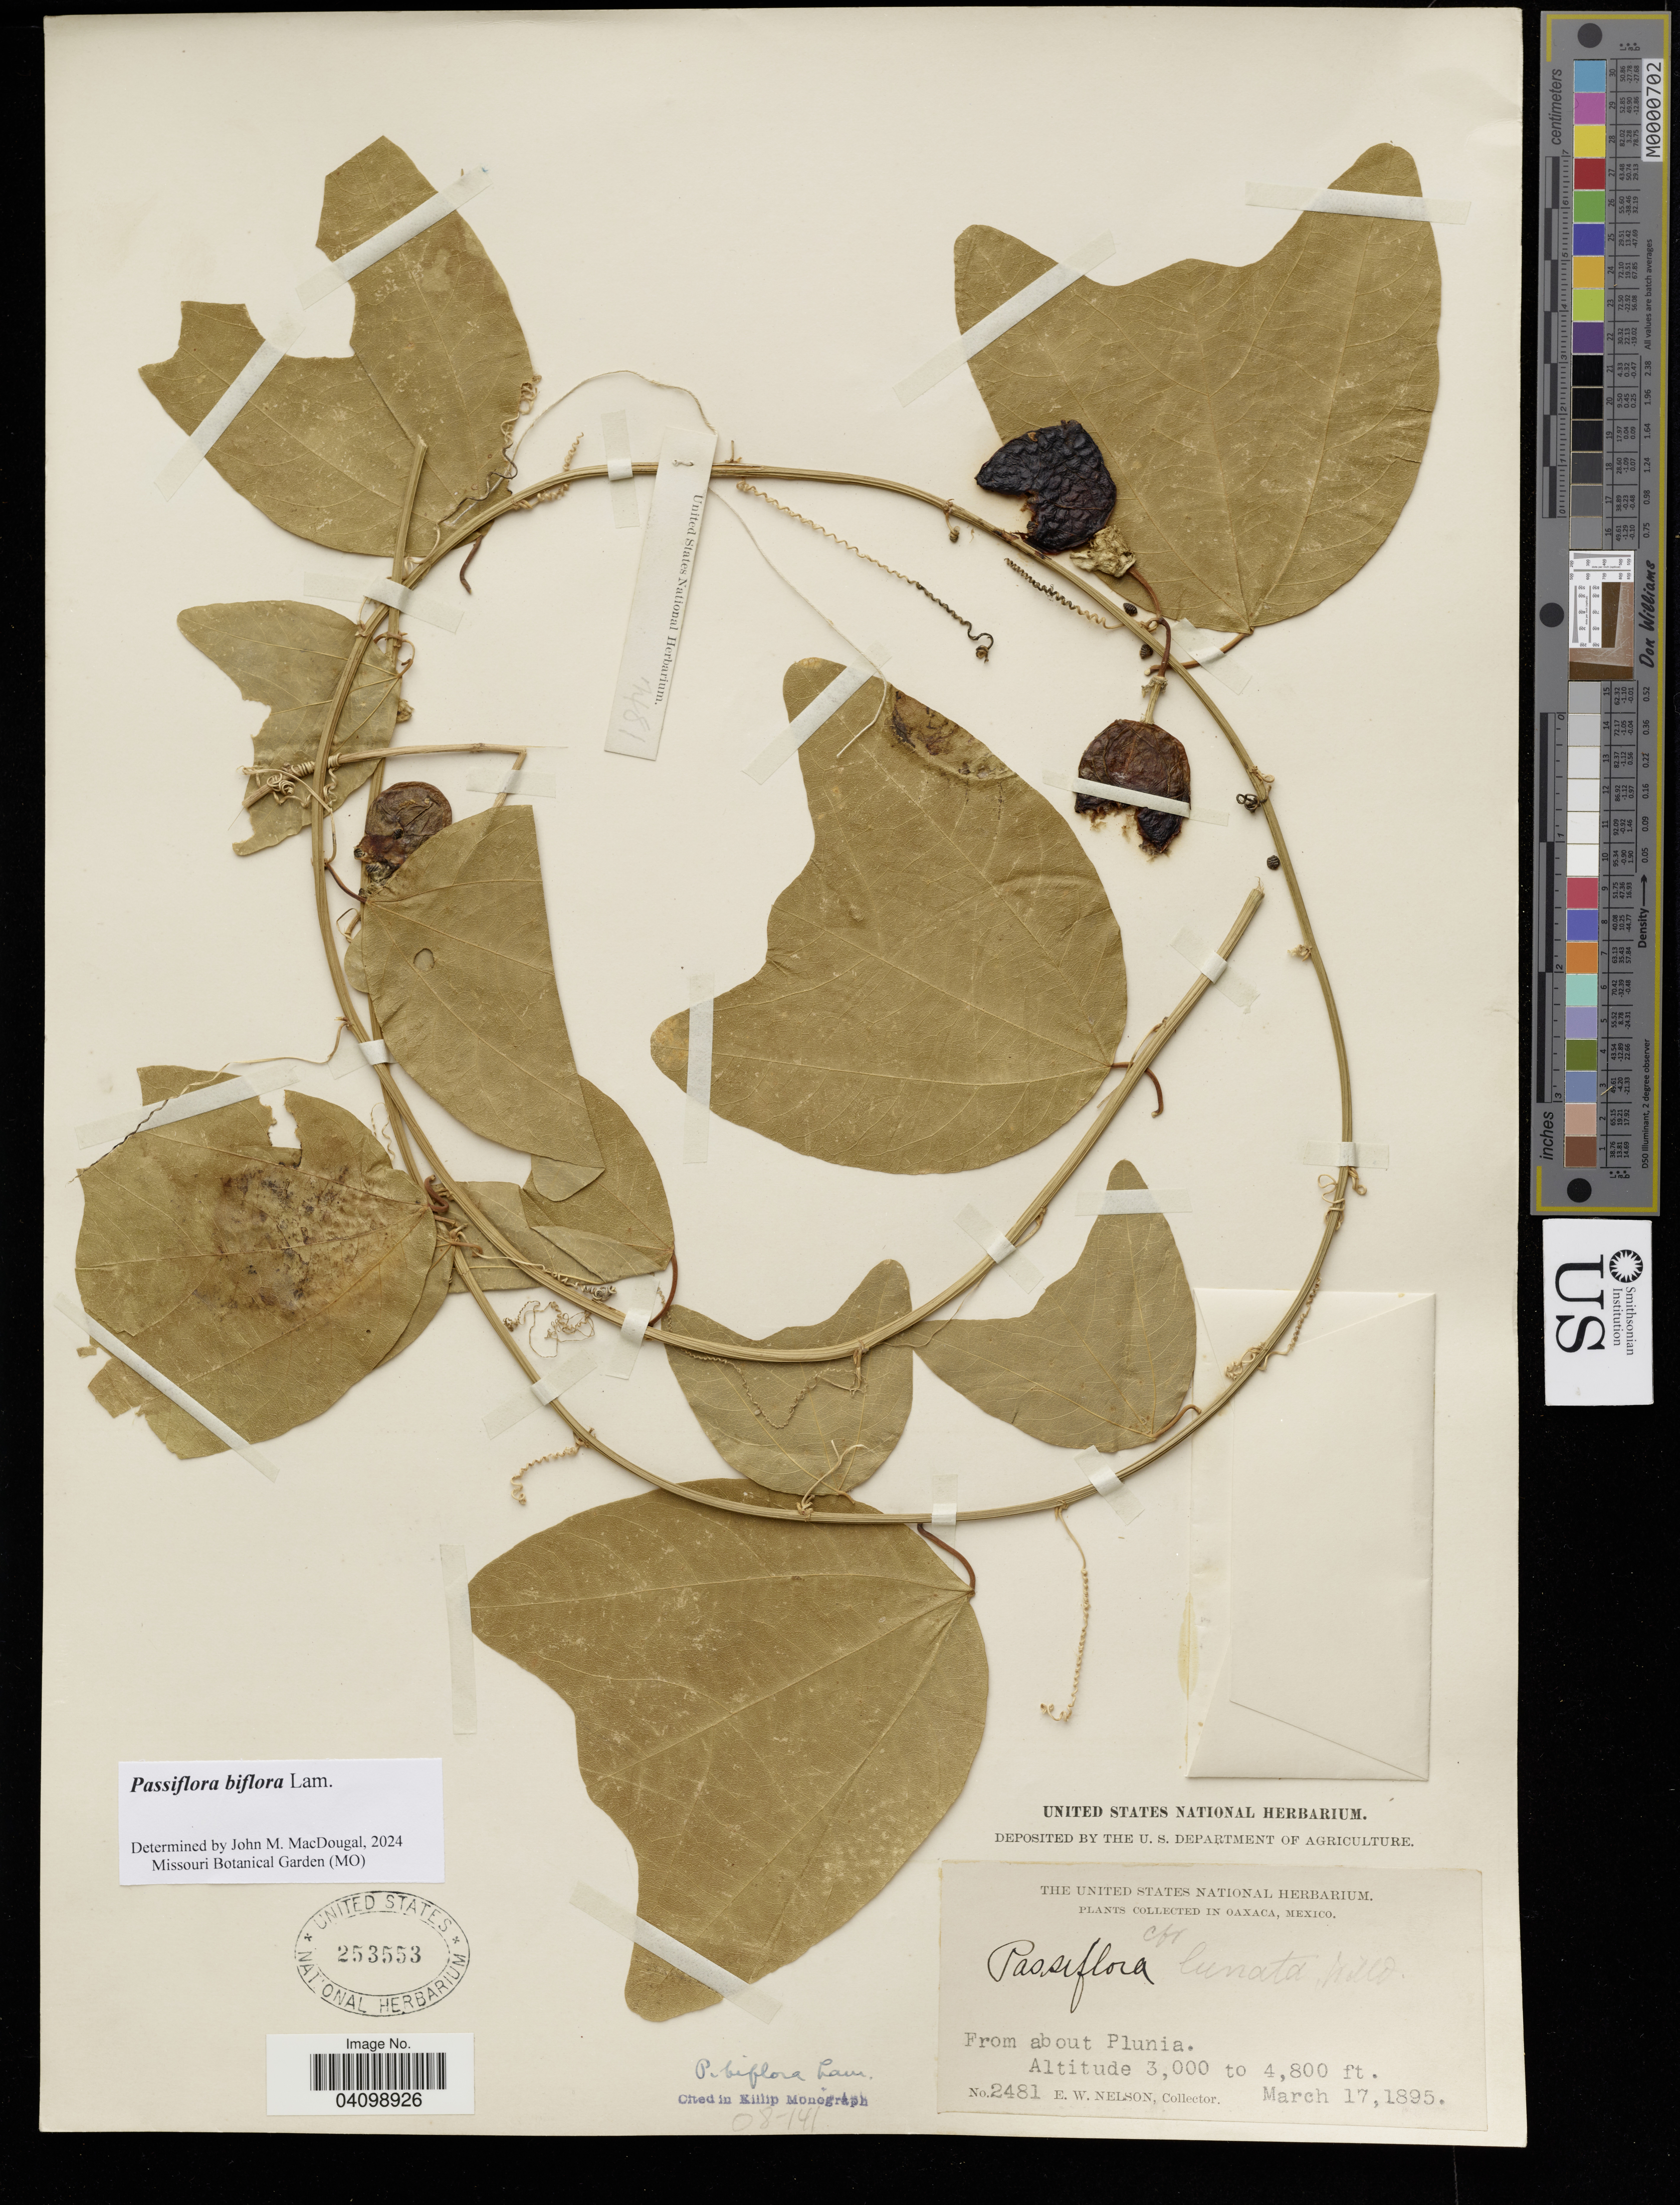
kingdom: Plantae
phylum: Tracheophyta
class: Magnoliopsida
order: Malpighiales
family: Passifloraceae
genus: Passiflora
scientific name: Passiflora lunata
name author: Willd.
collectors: E. W. Nelson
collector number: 2481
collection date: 1895-03-17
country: Mexico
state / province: Oaxaca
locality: From about Plunia.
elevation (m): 914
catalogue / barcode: US 253553